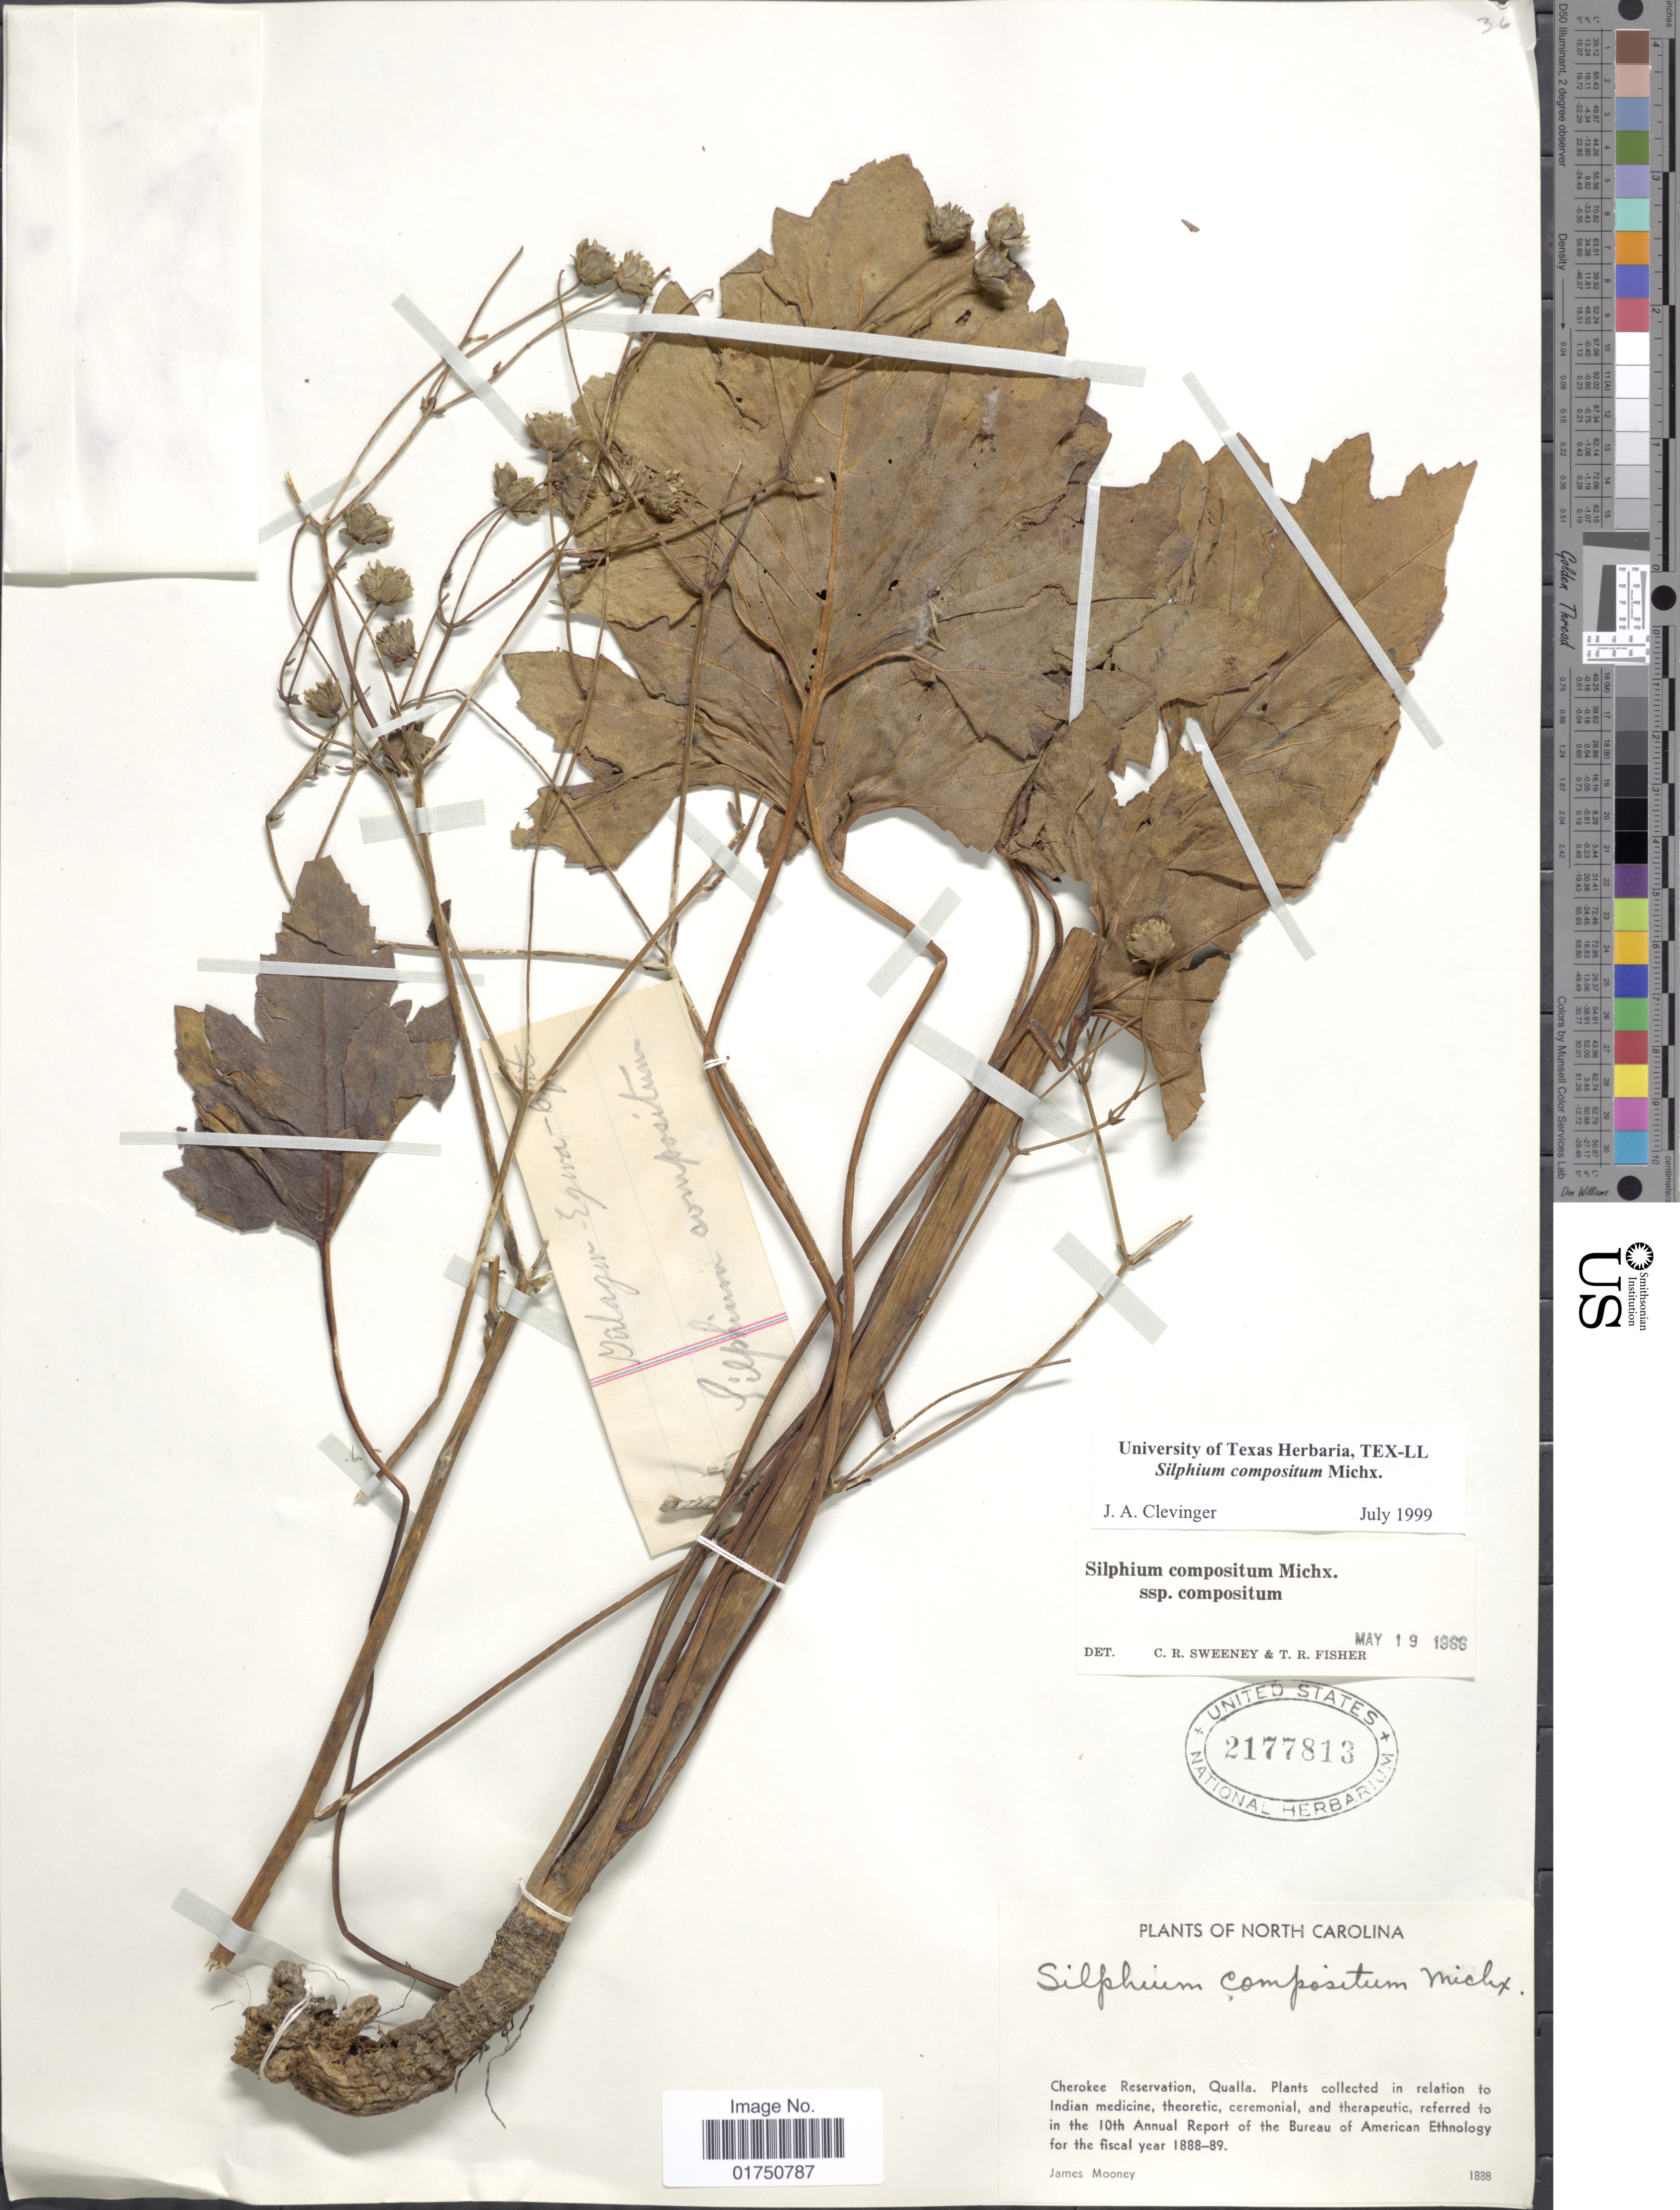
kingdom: Plantae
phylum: Tracheophyta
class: Magnoliopsida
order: Asterales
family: Asteraceae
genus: Silphium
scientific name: Silphium compositum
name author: Michx.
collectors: J. Mooney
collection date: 1888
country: United States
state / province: North Carolina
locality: Chorekee Reservation, Qualla.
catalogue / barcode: US 2177813